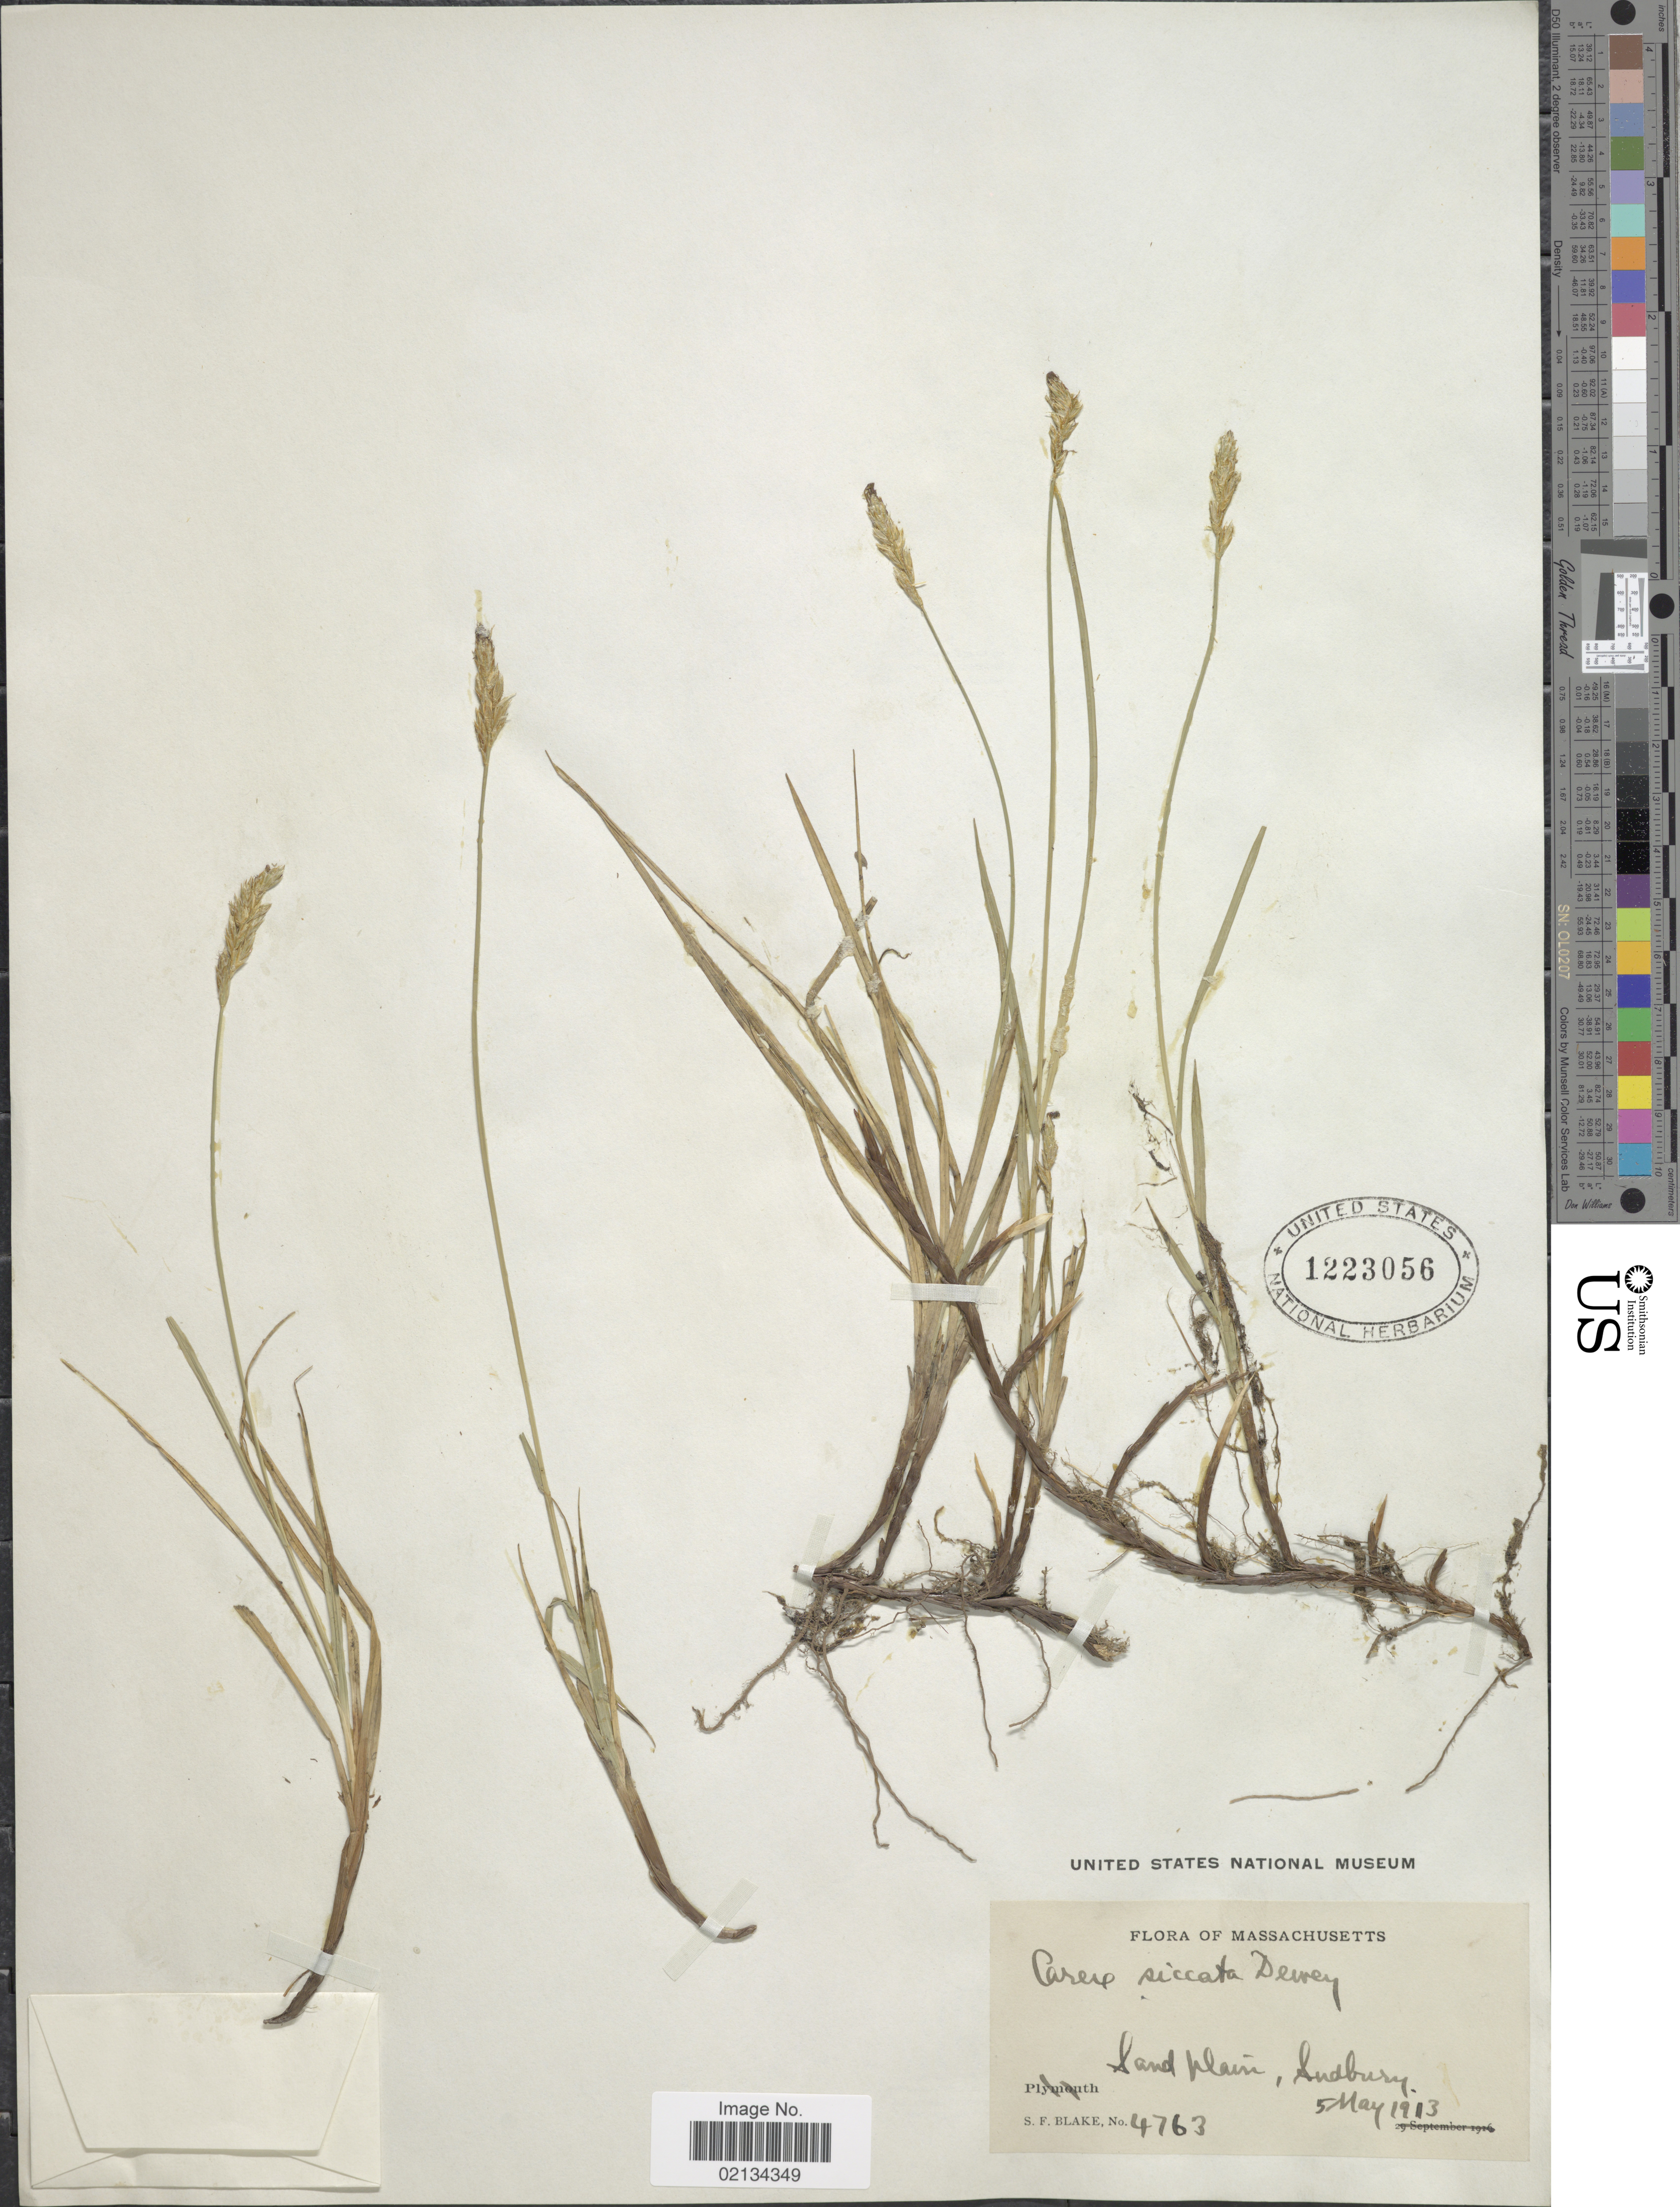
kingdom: Plantae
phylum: Tracheophyta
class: Liliopsida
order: Poales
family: Cyperaceae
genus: Carex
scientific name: Carex siccata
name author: Dewey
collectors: S. Blake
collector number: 4763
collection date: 1913-05-05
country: United States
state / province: Massachusetts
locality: Sand plain, Sudbury.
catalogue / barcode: US 1223056